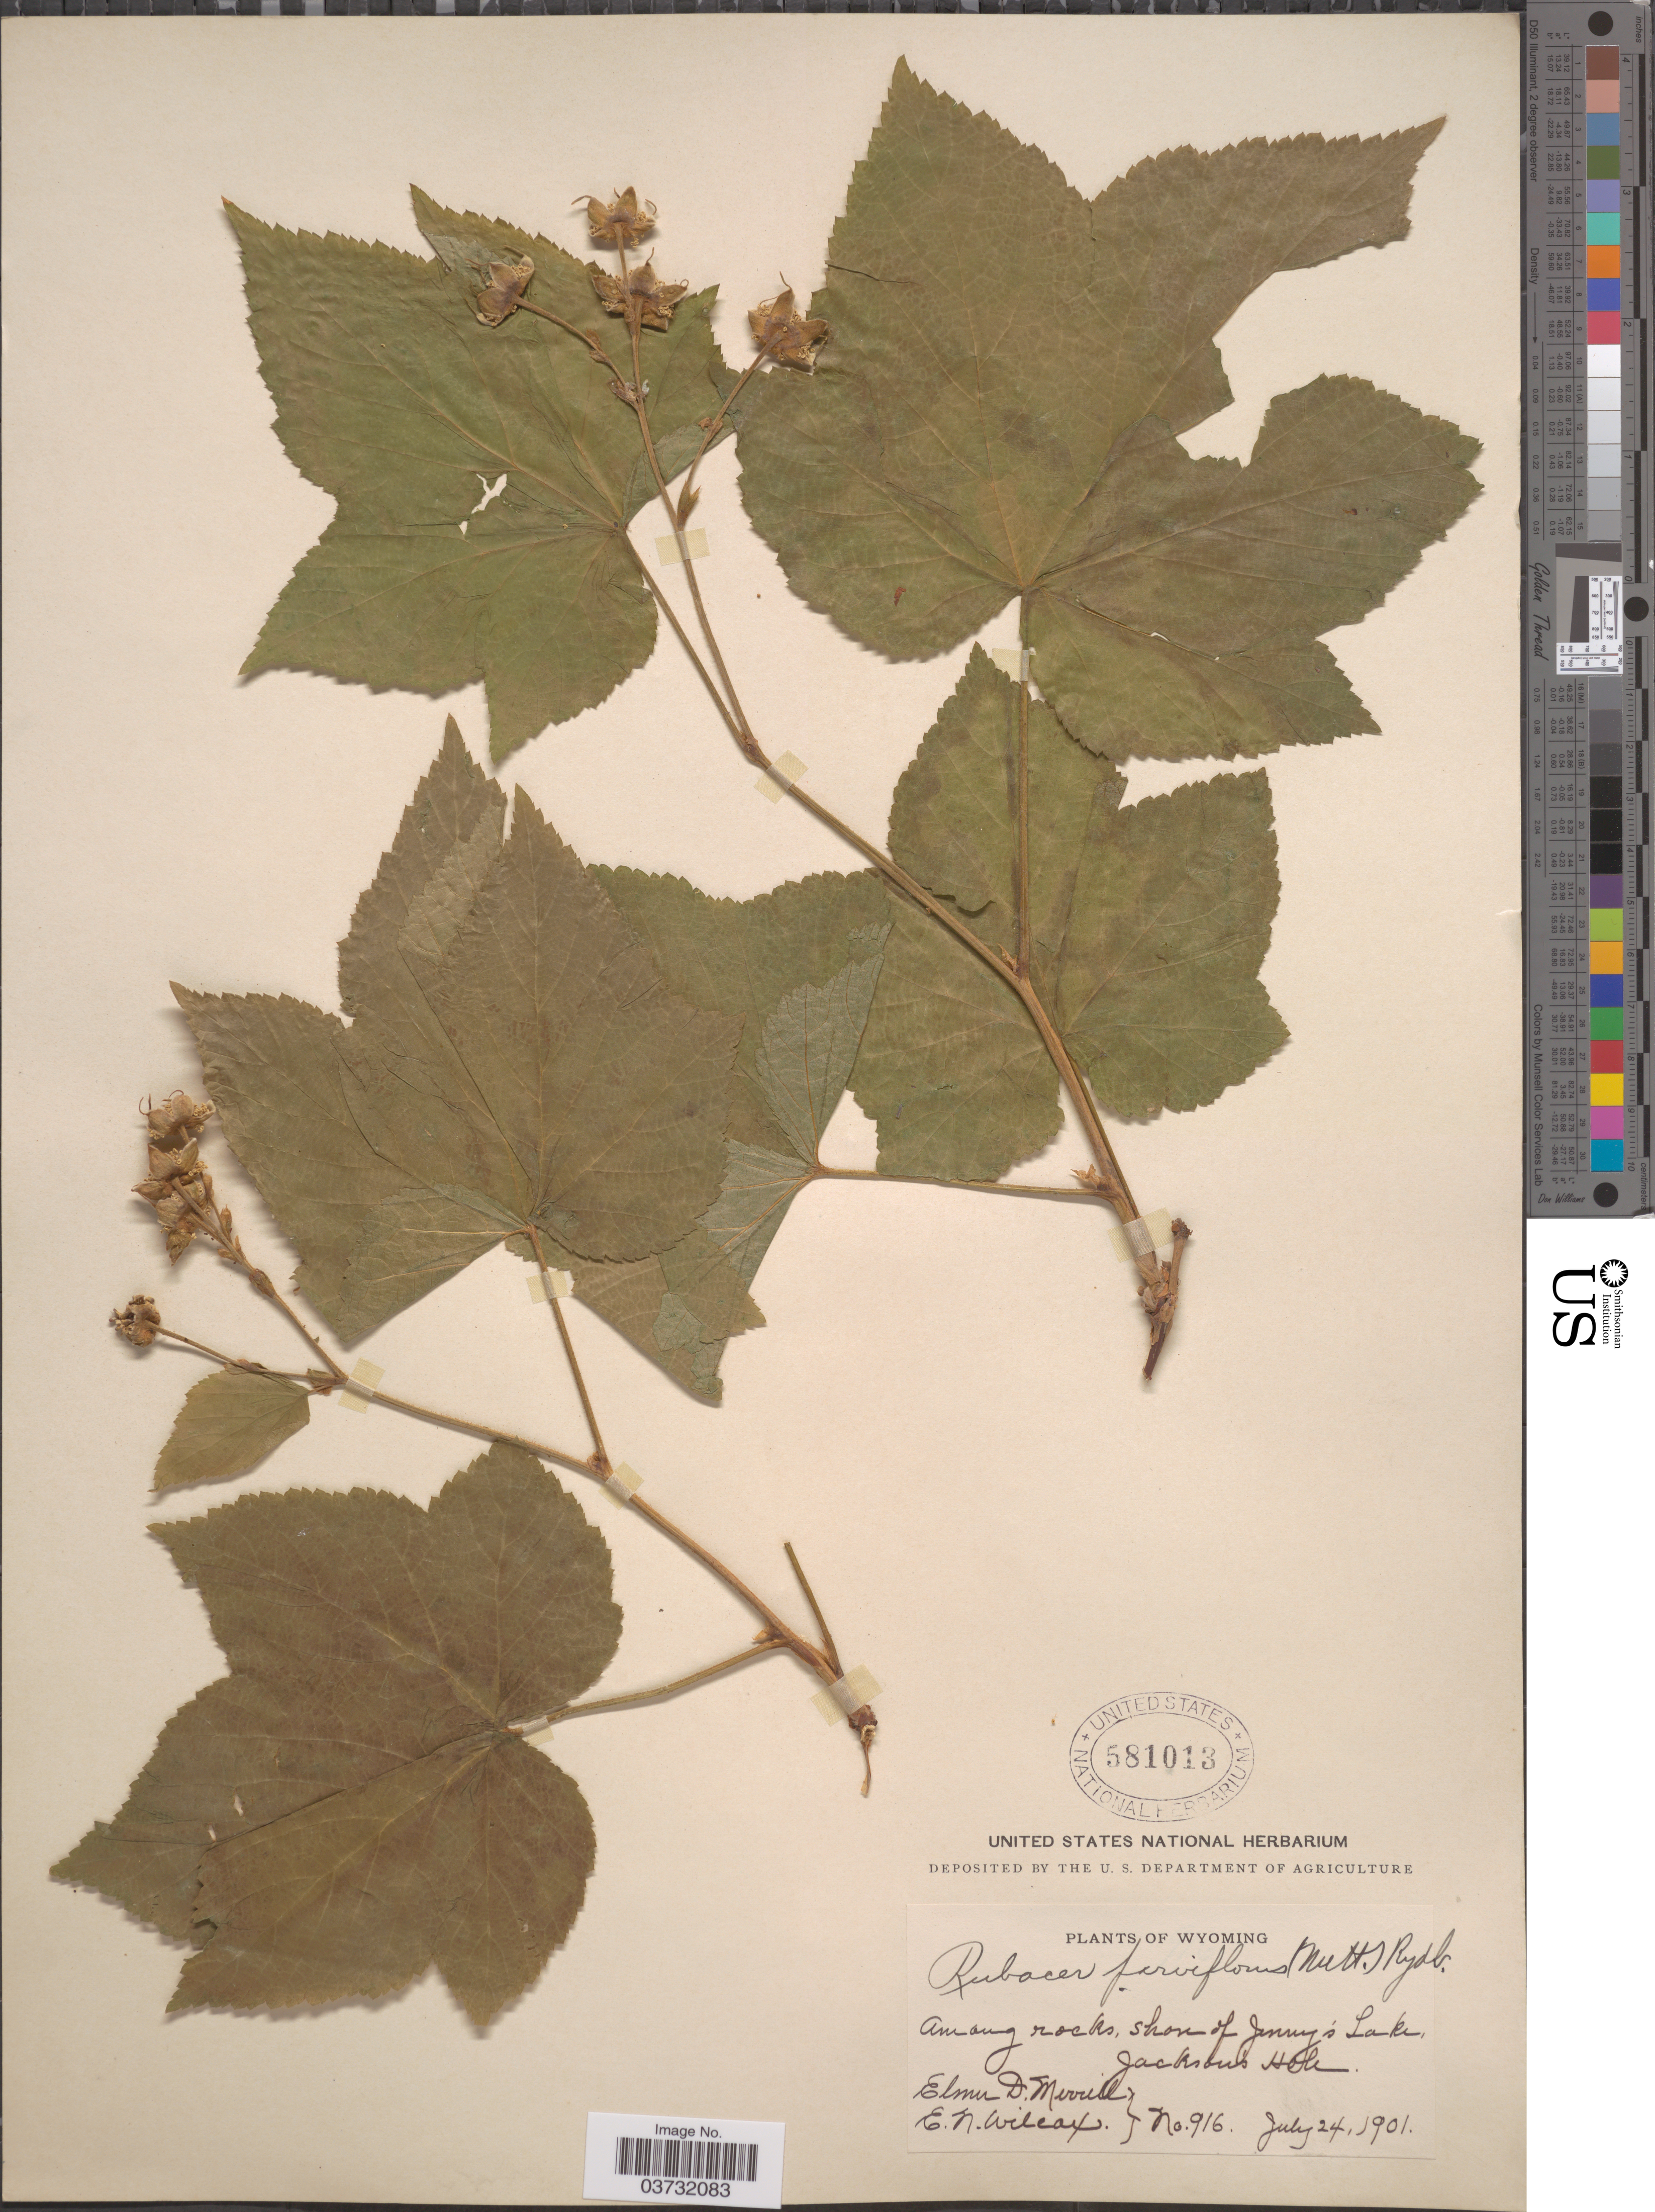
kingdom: Plantae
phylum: Tracheophyta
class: Magnoliopsida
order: Rosales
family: Rosaceae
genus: Rubus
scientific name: Rubus parviflorus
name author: Nutt.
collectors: E. D. Merrill & E. Wilcox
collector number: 916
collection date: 1901-07-24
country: United States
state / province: Wyoming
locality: Jackson's Hole.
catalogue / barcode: US 581013